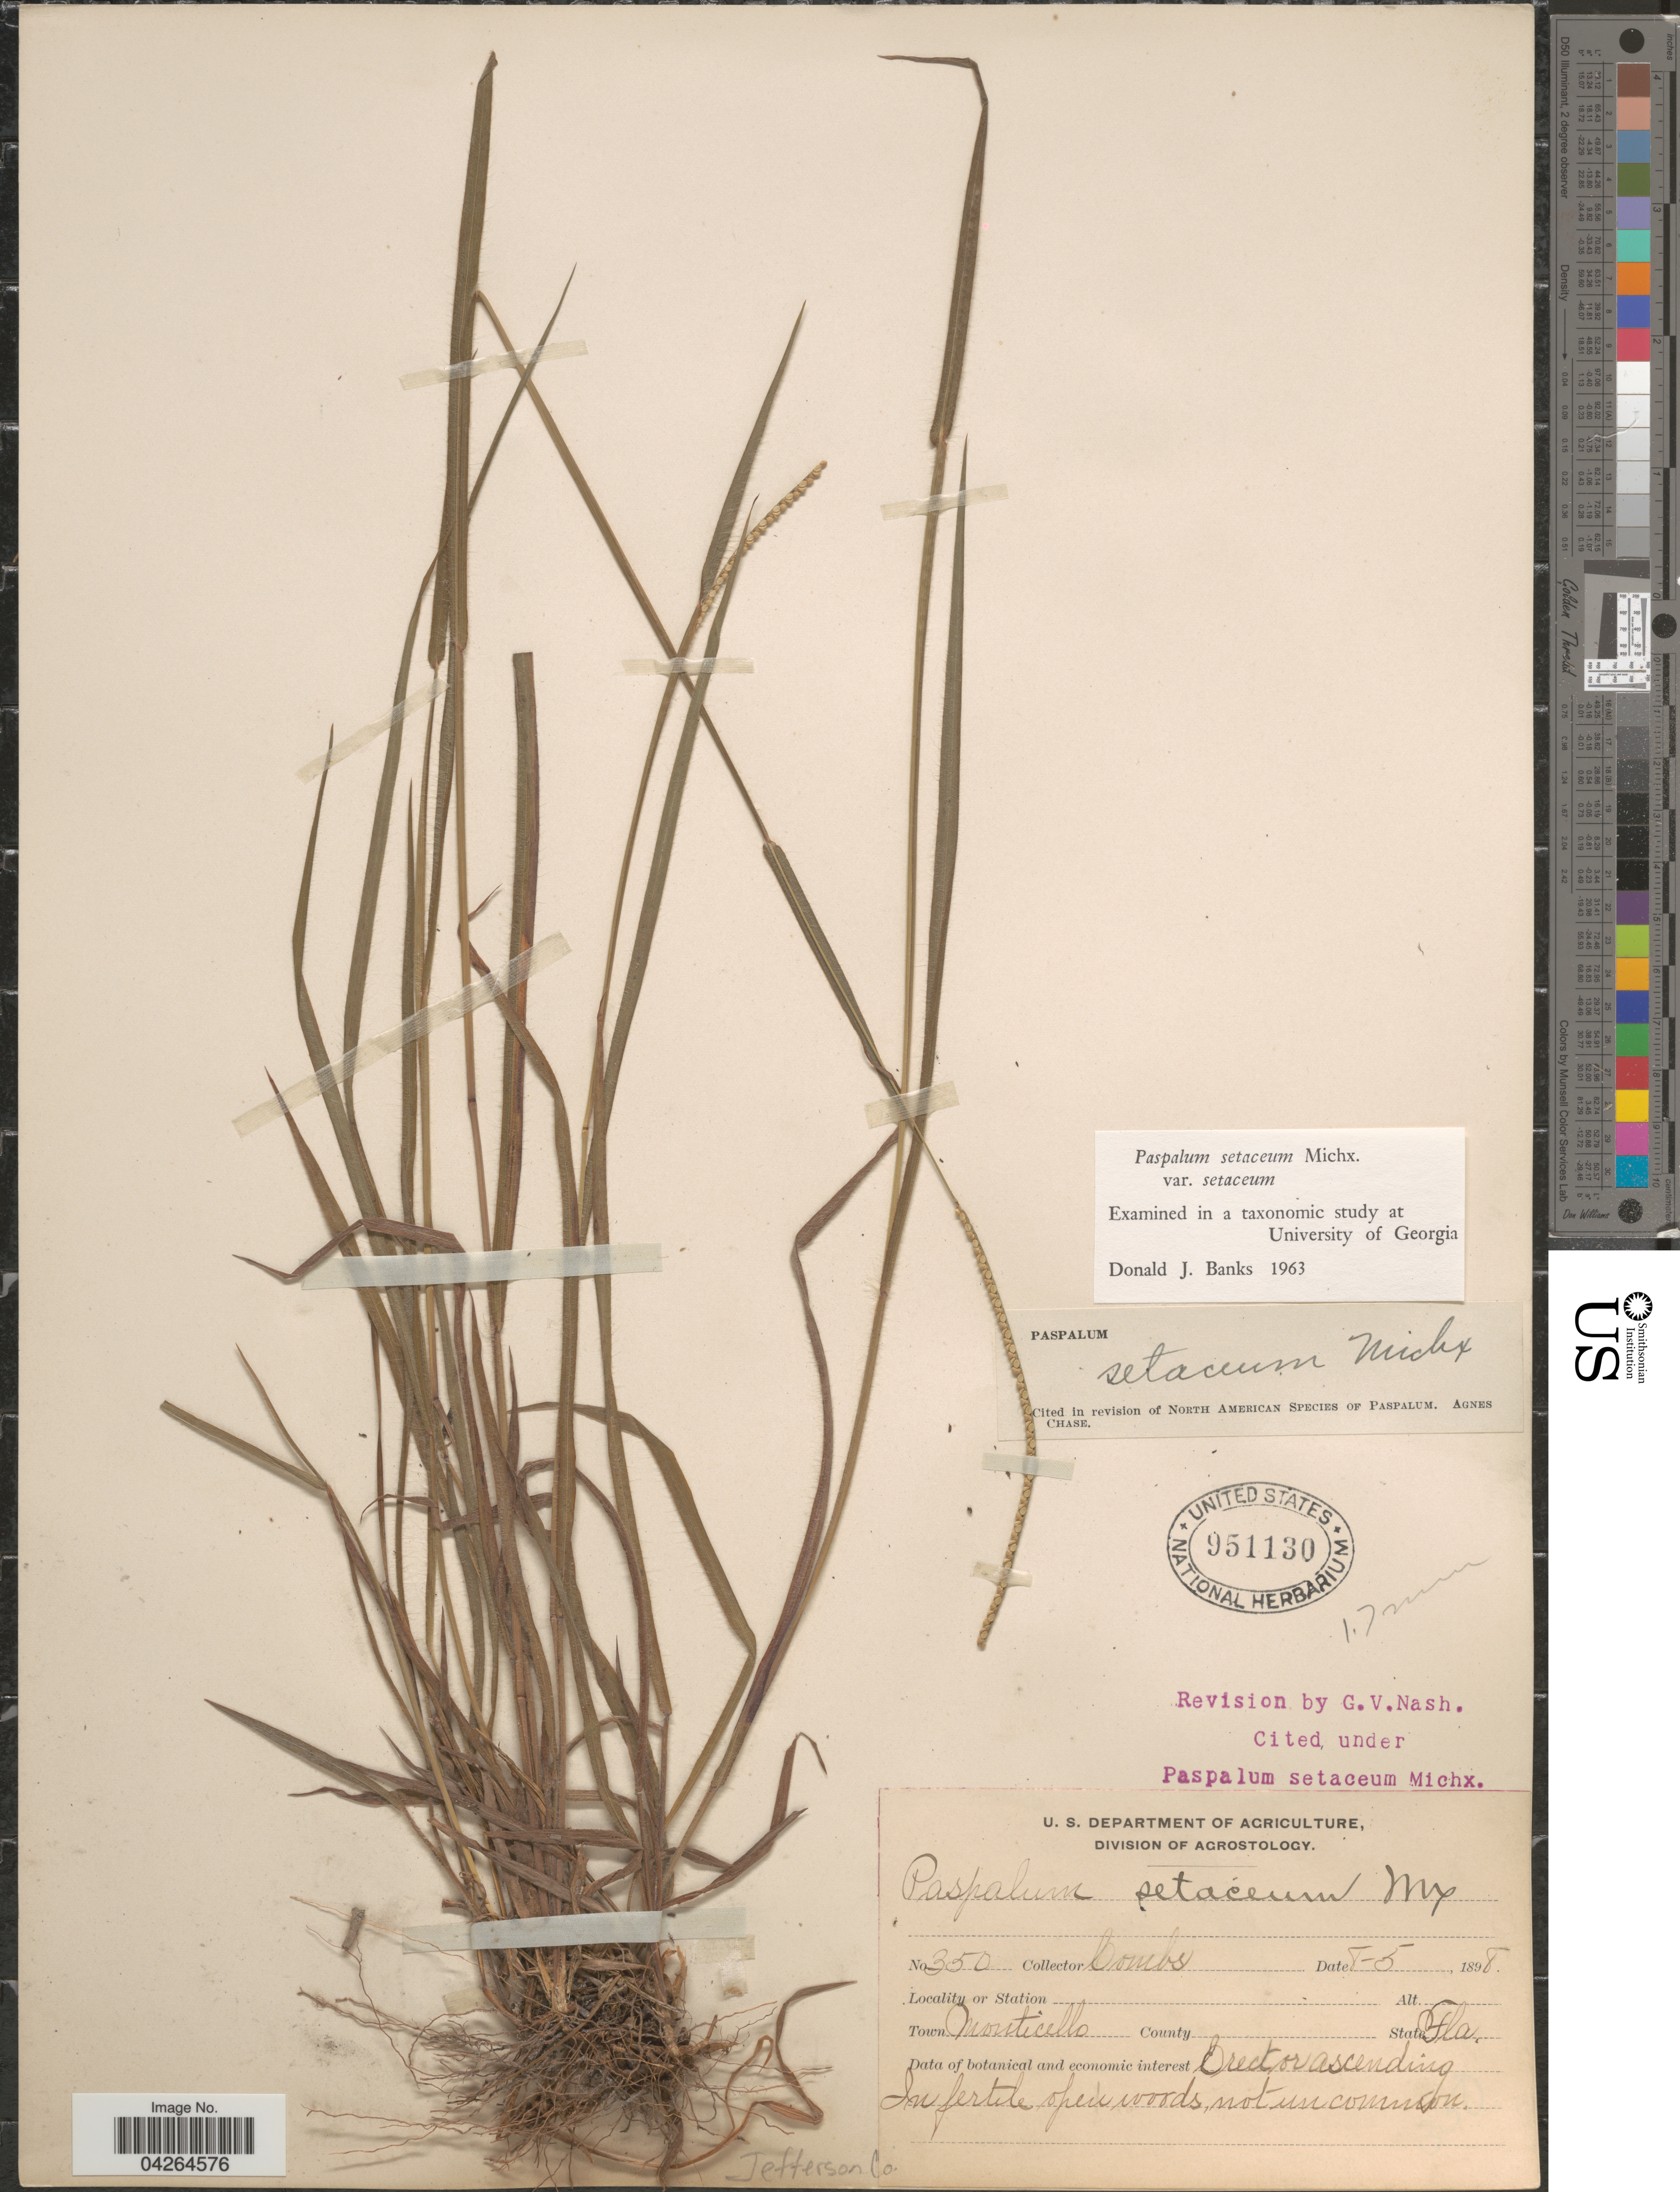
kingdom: Plantae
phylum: Tracheophyta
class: Liliopsida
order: Poales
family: Poaceae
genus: Paspalum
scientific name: Paspalum setaceum var. setaceum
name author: Michx.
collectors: -. Combs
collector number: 350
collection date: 1898-08-05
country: United States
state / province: Florida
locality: Town Monticello. Jefferson Co.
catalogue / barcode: US 951130